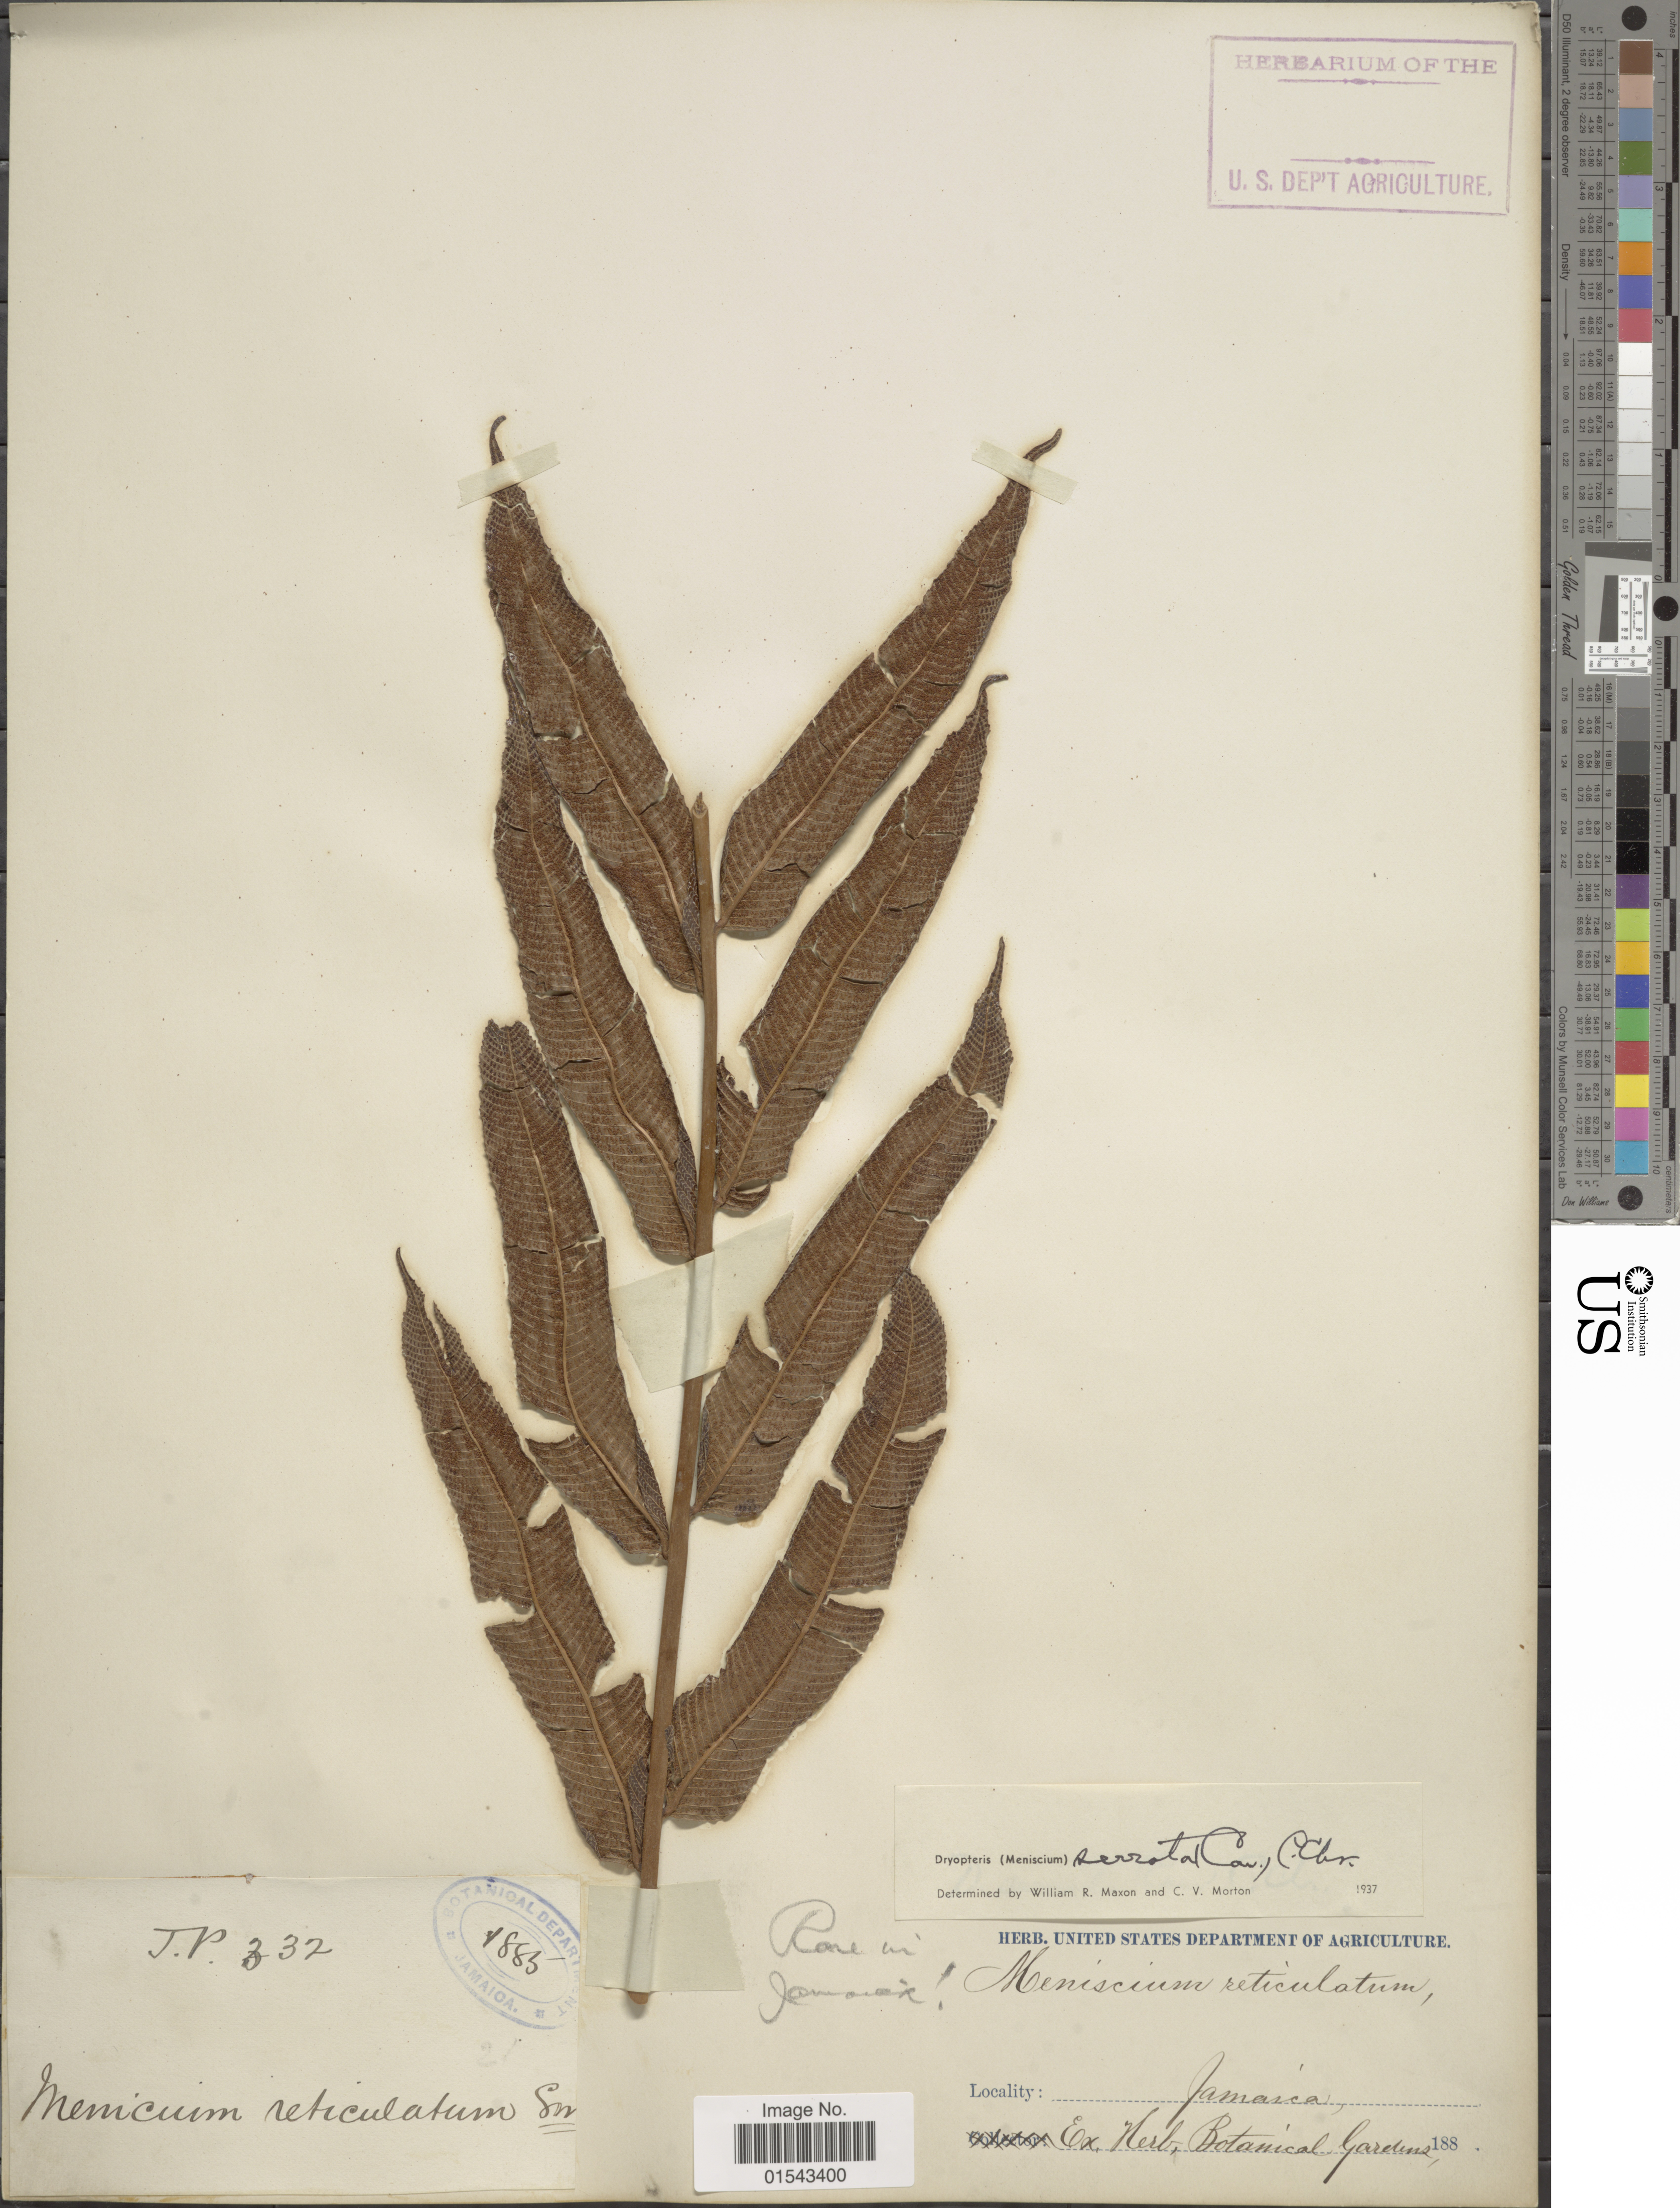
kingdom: Plantae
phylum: Tracheophyta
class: Polypodiopsida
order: Polypodiales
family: Thelypteridaceae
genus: Meniscium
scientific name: Meniscium serratum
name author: Cav.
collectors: J.P.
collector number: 332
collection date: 1885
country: Jamaica